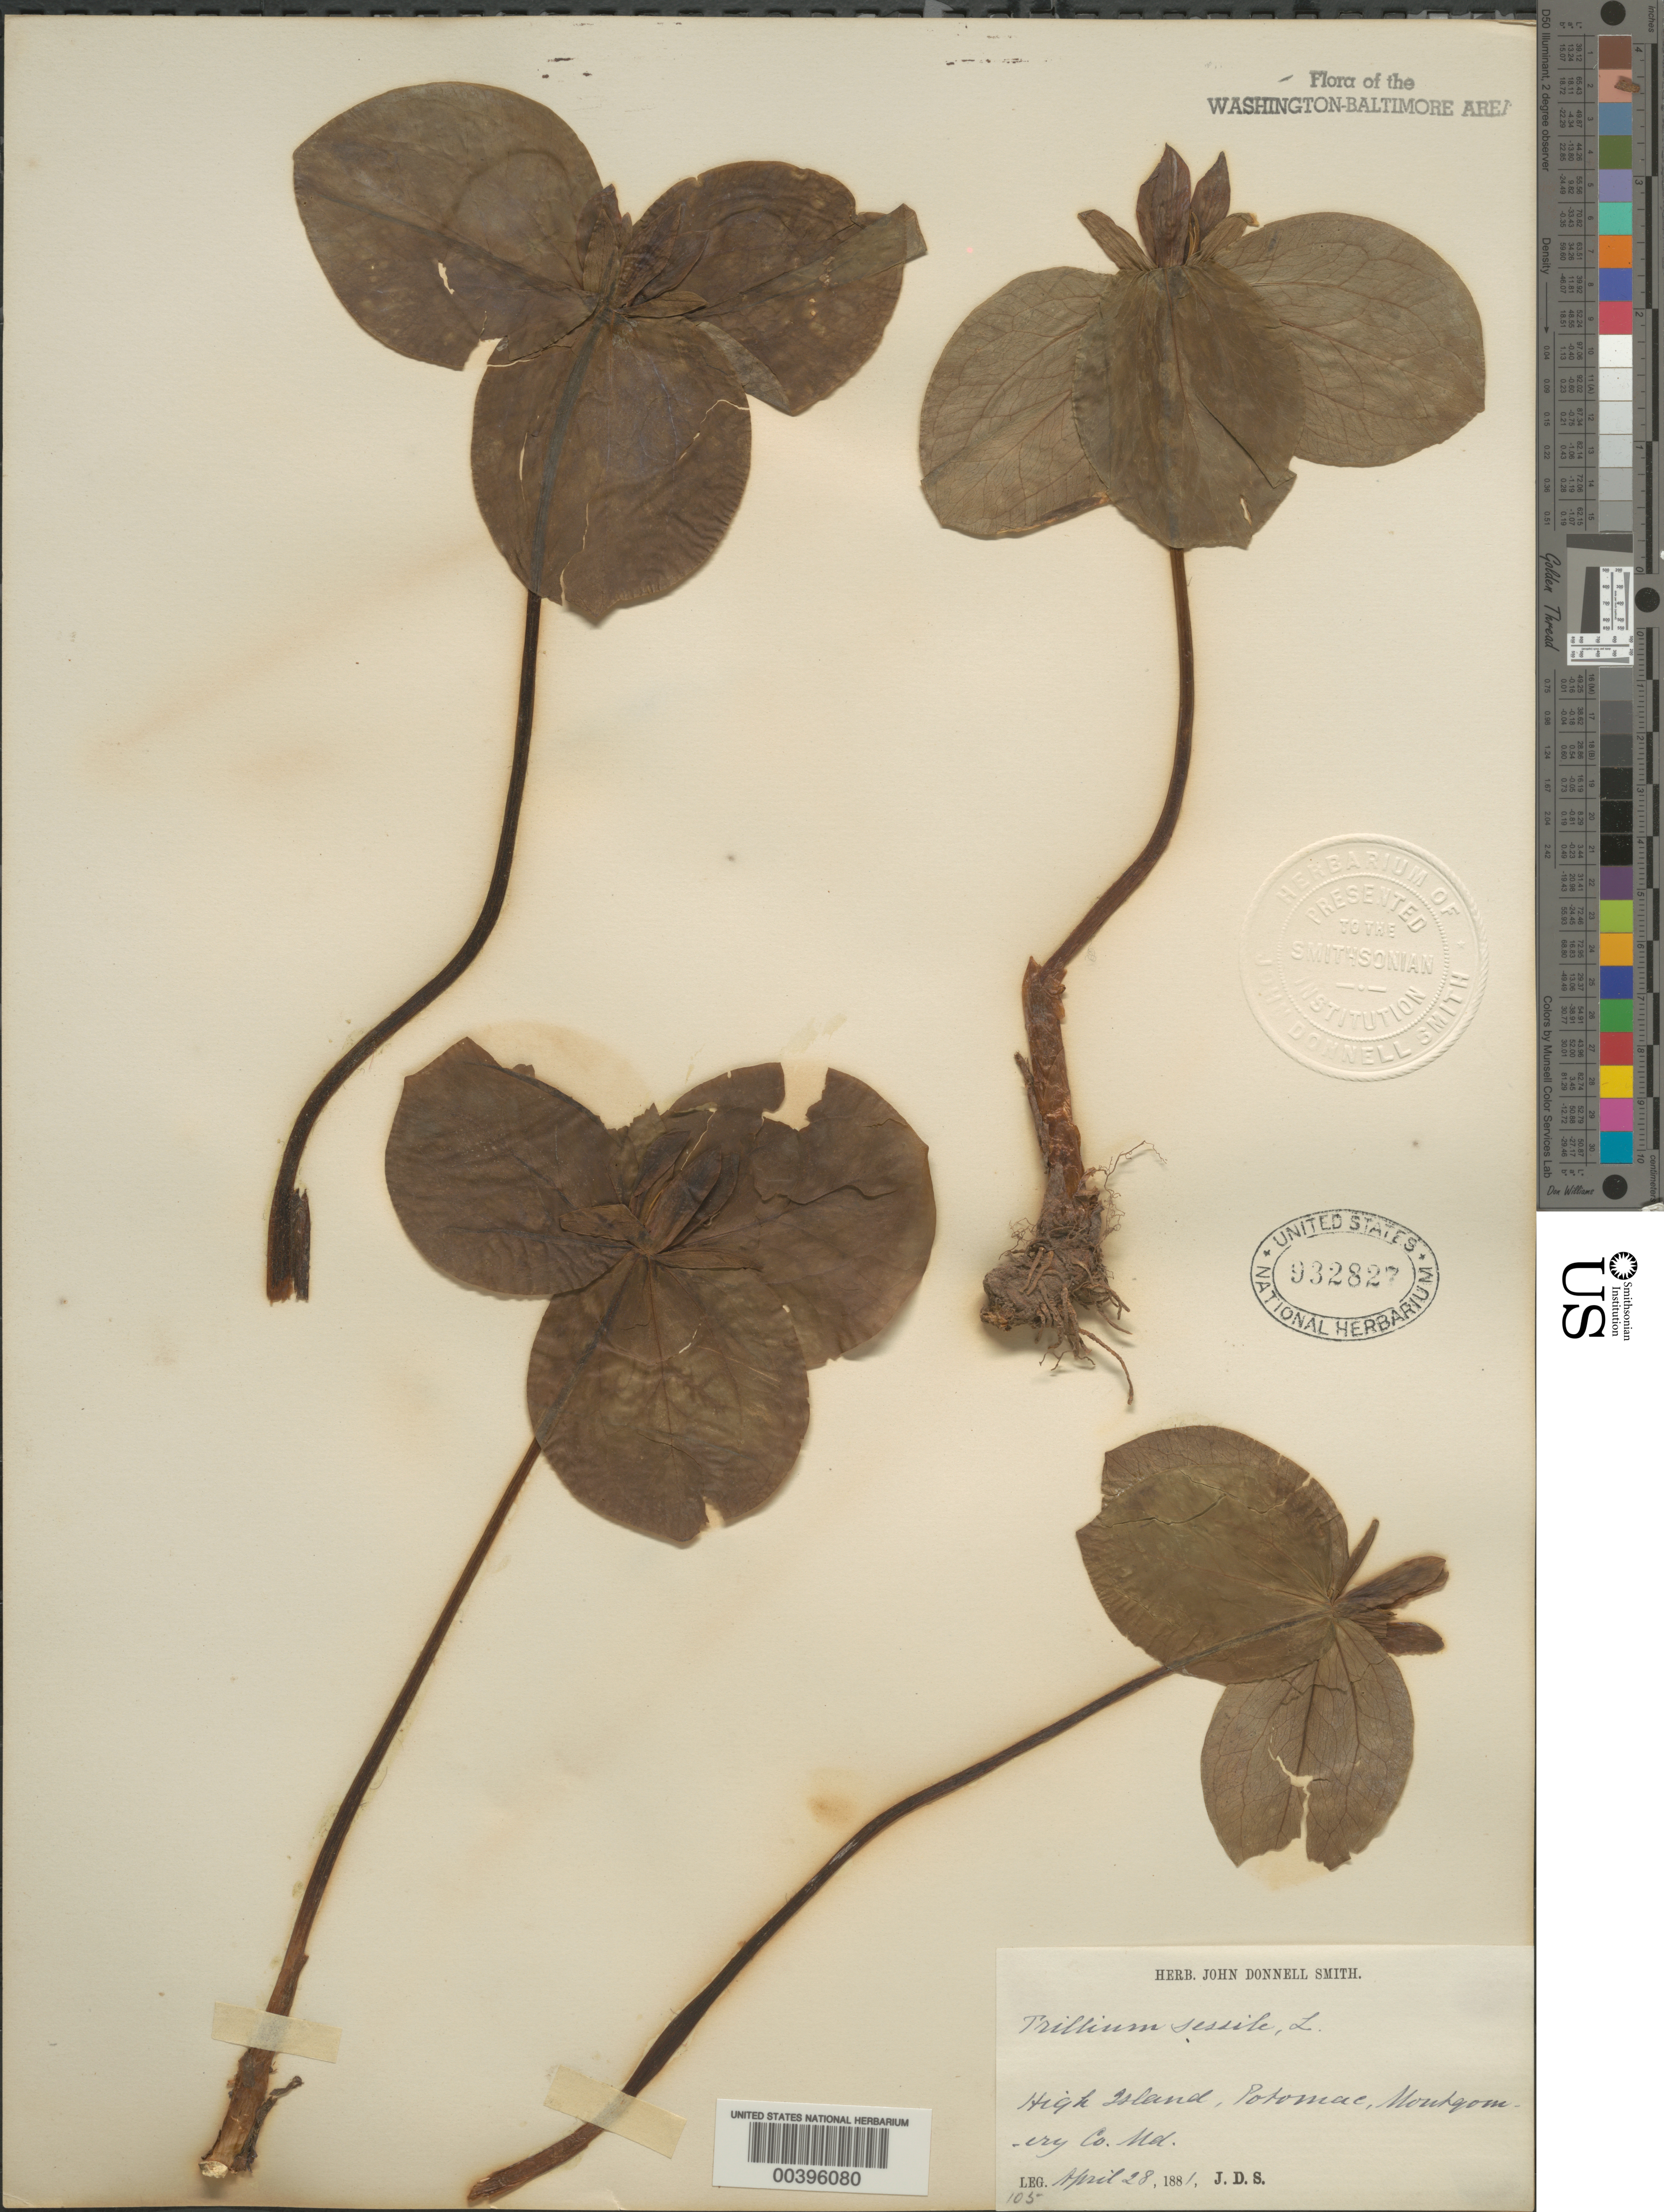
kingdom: Plantae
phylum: Tracheophyta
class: Liliopsida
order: Liliales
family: Melanthiaceae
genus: Trillium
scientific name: Trillium sessile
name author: L.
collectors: J. Donnell Smith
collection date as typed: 28 Apr 1881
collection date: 1881-04-28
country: United States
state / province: Maryland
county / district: Montgomery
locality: High Island C. & O. Canal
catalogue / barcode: US 932827